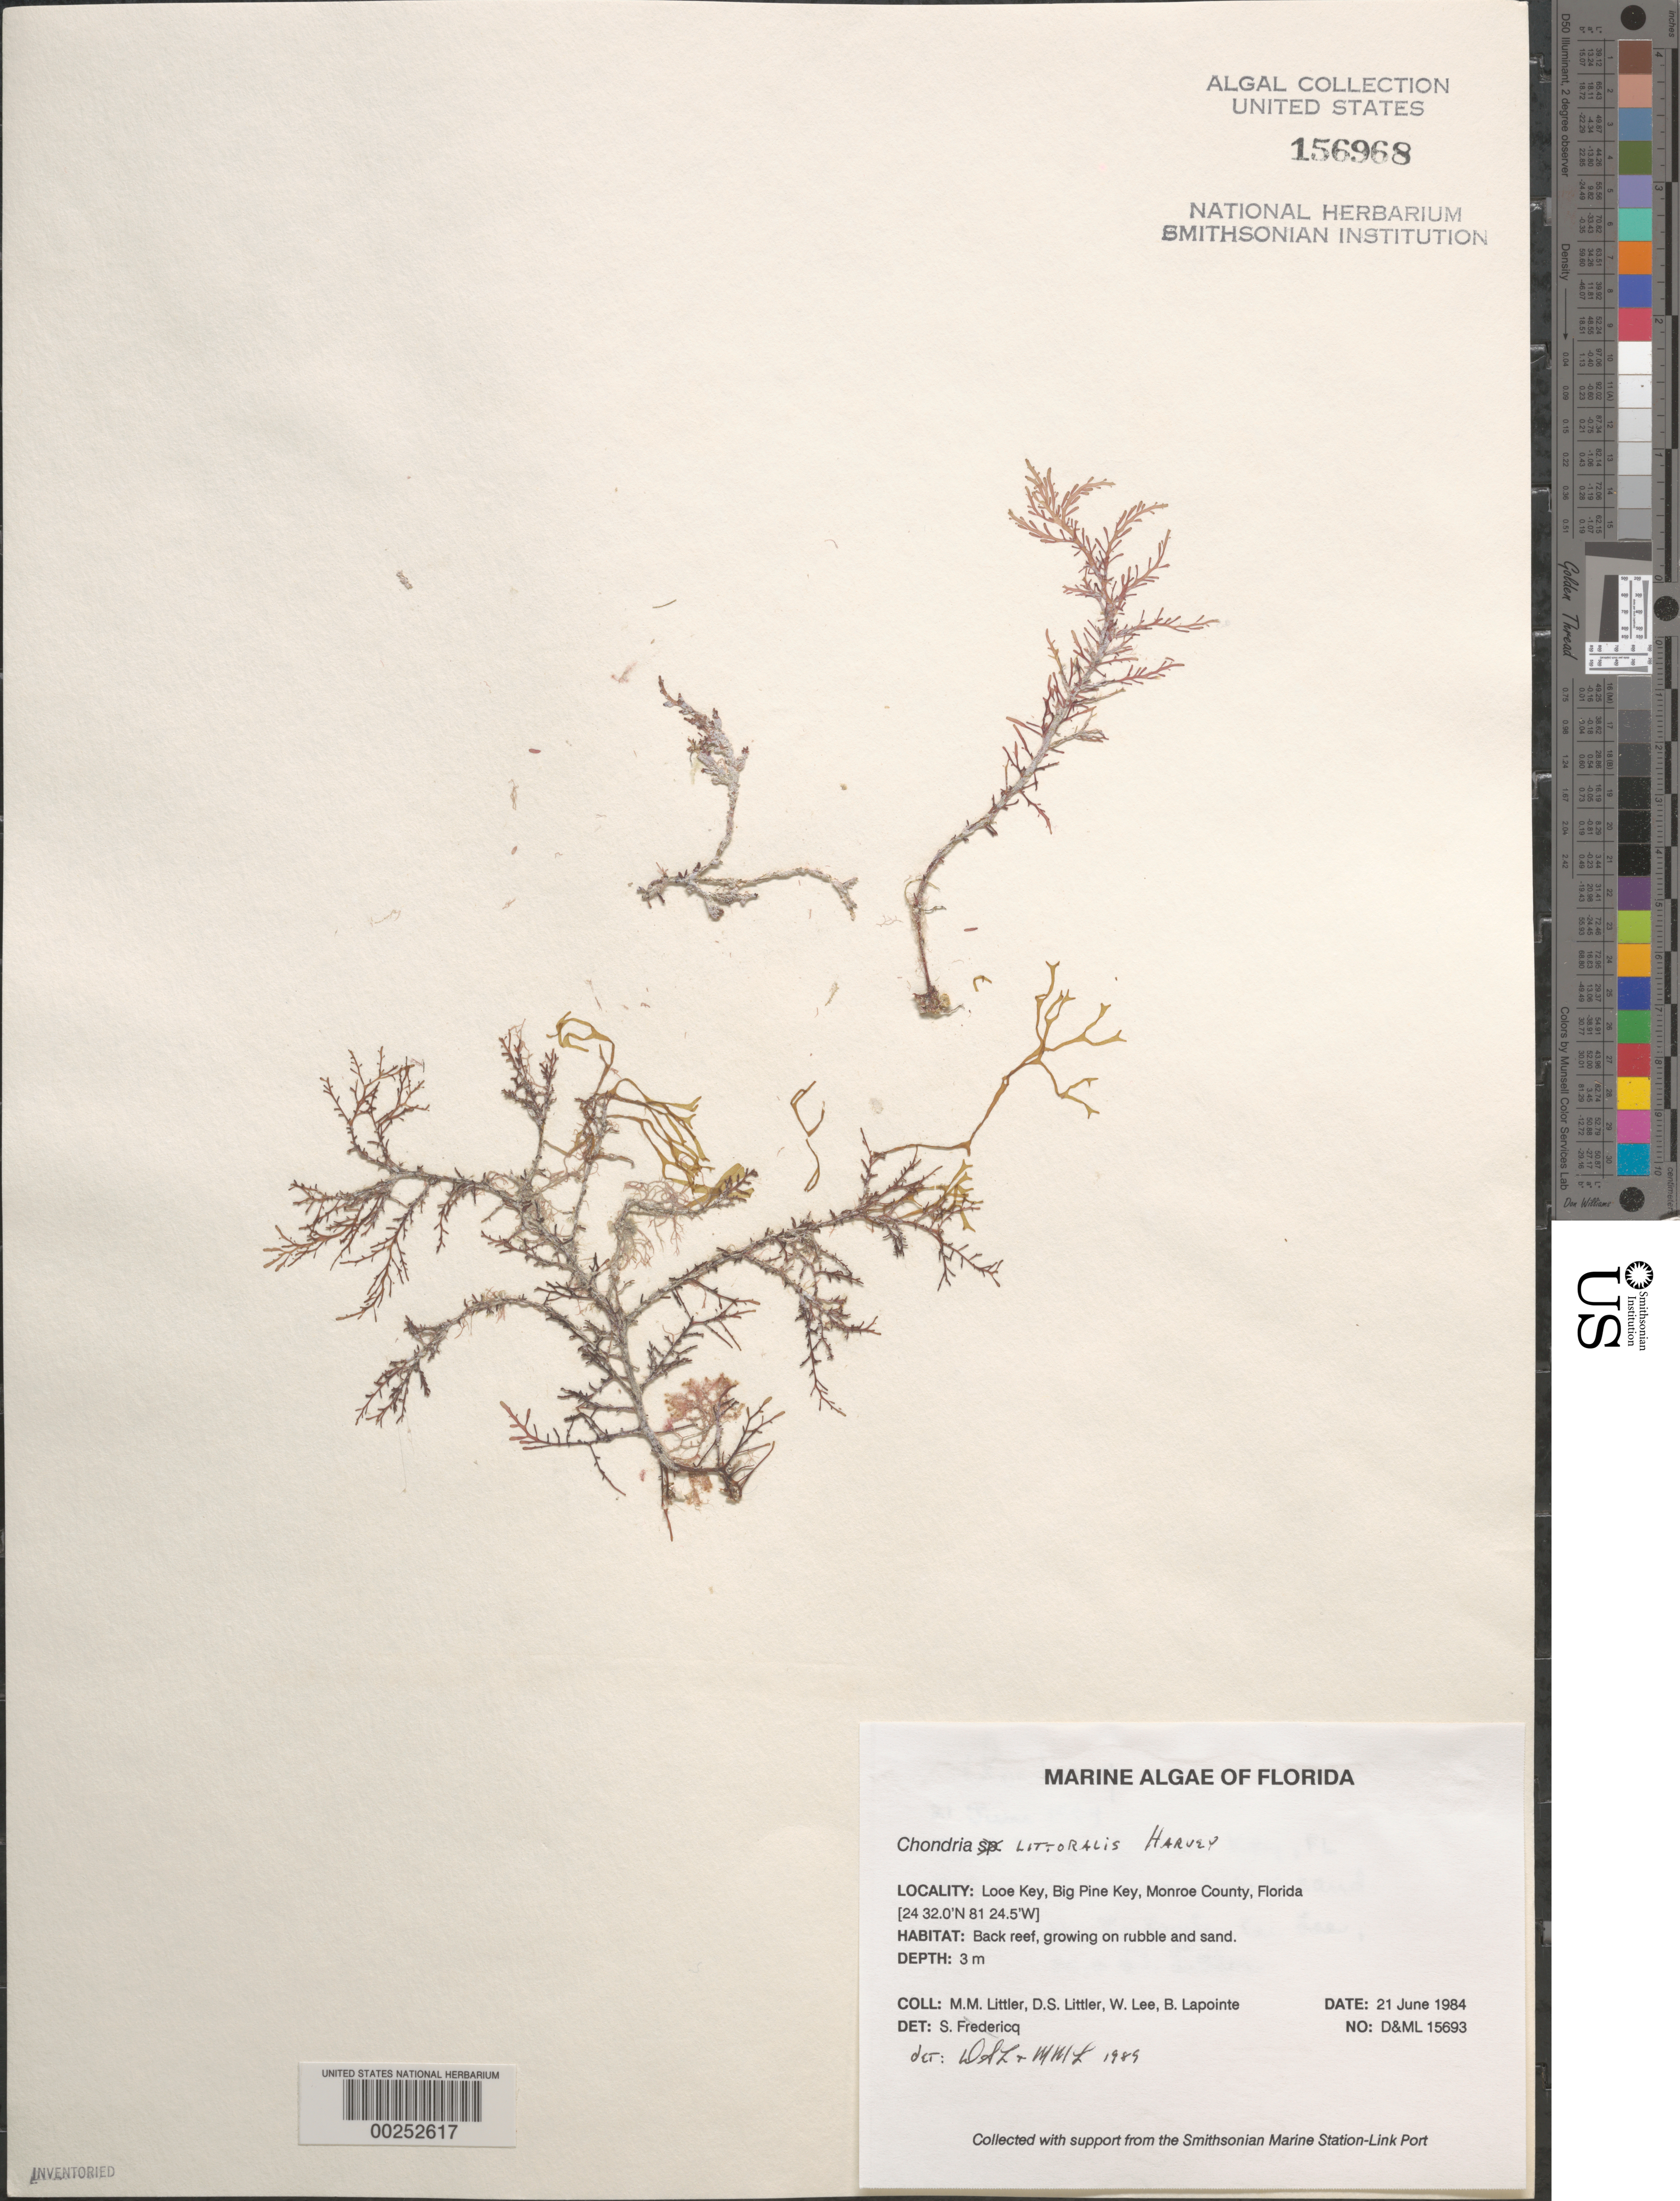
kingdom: Plantae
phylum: Rhodophyta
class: Florideophyceae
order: Ceramiales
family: Rhodomelaceae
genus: Chondria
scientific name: Chondria littoralis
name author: Harv.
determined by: Littler, D. S.; Littler, M. M.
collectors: M. M. Littler, D. S. Littler, W. Lee & B. Lapointe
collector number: D&ML 15693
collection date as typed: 21 Jun 1984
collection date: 1984-06-21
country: United States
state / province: Florida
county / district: Monroe County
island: Looe Key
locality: Looe Key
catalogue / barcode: US 156968